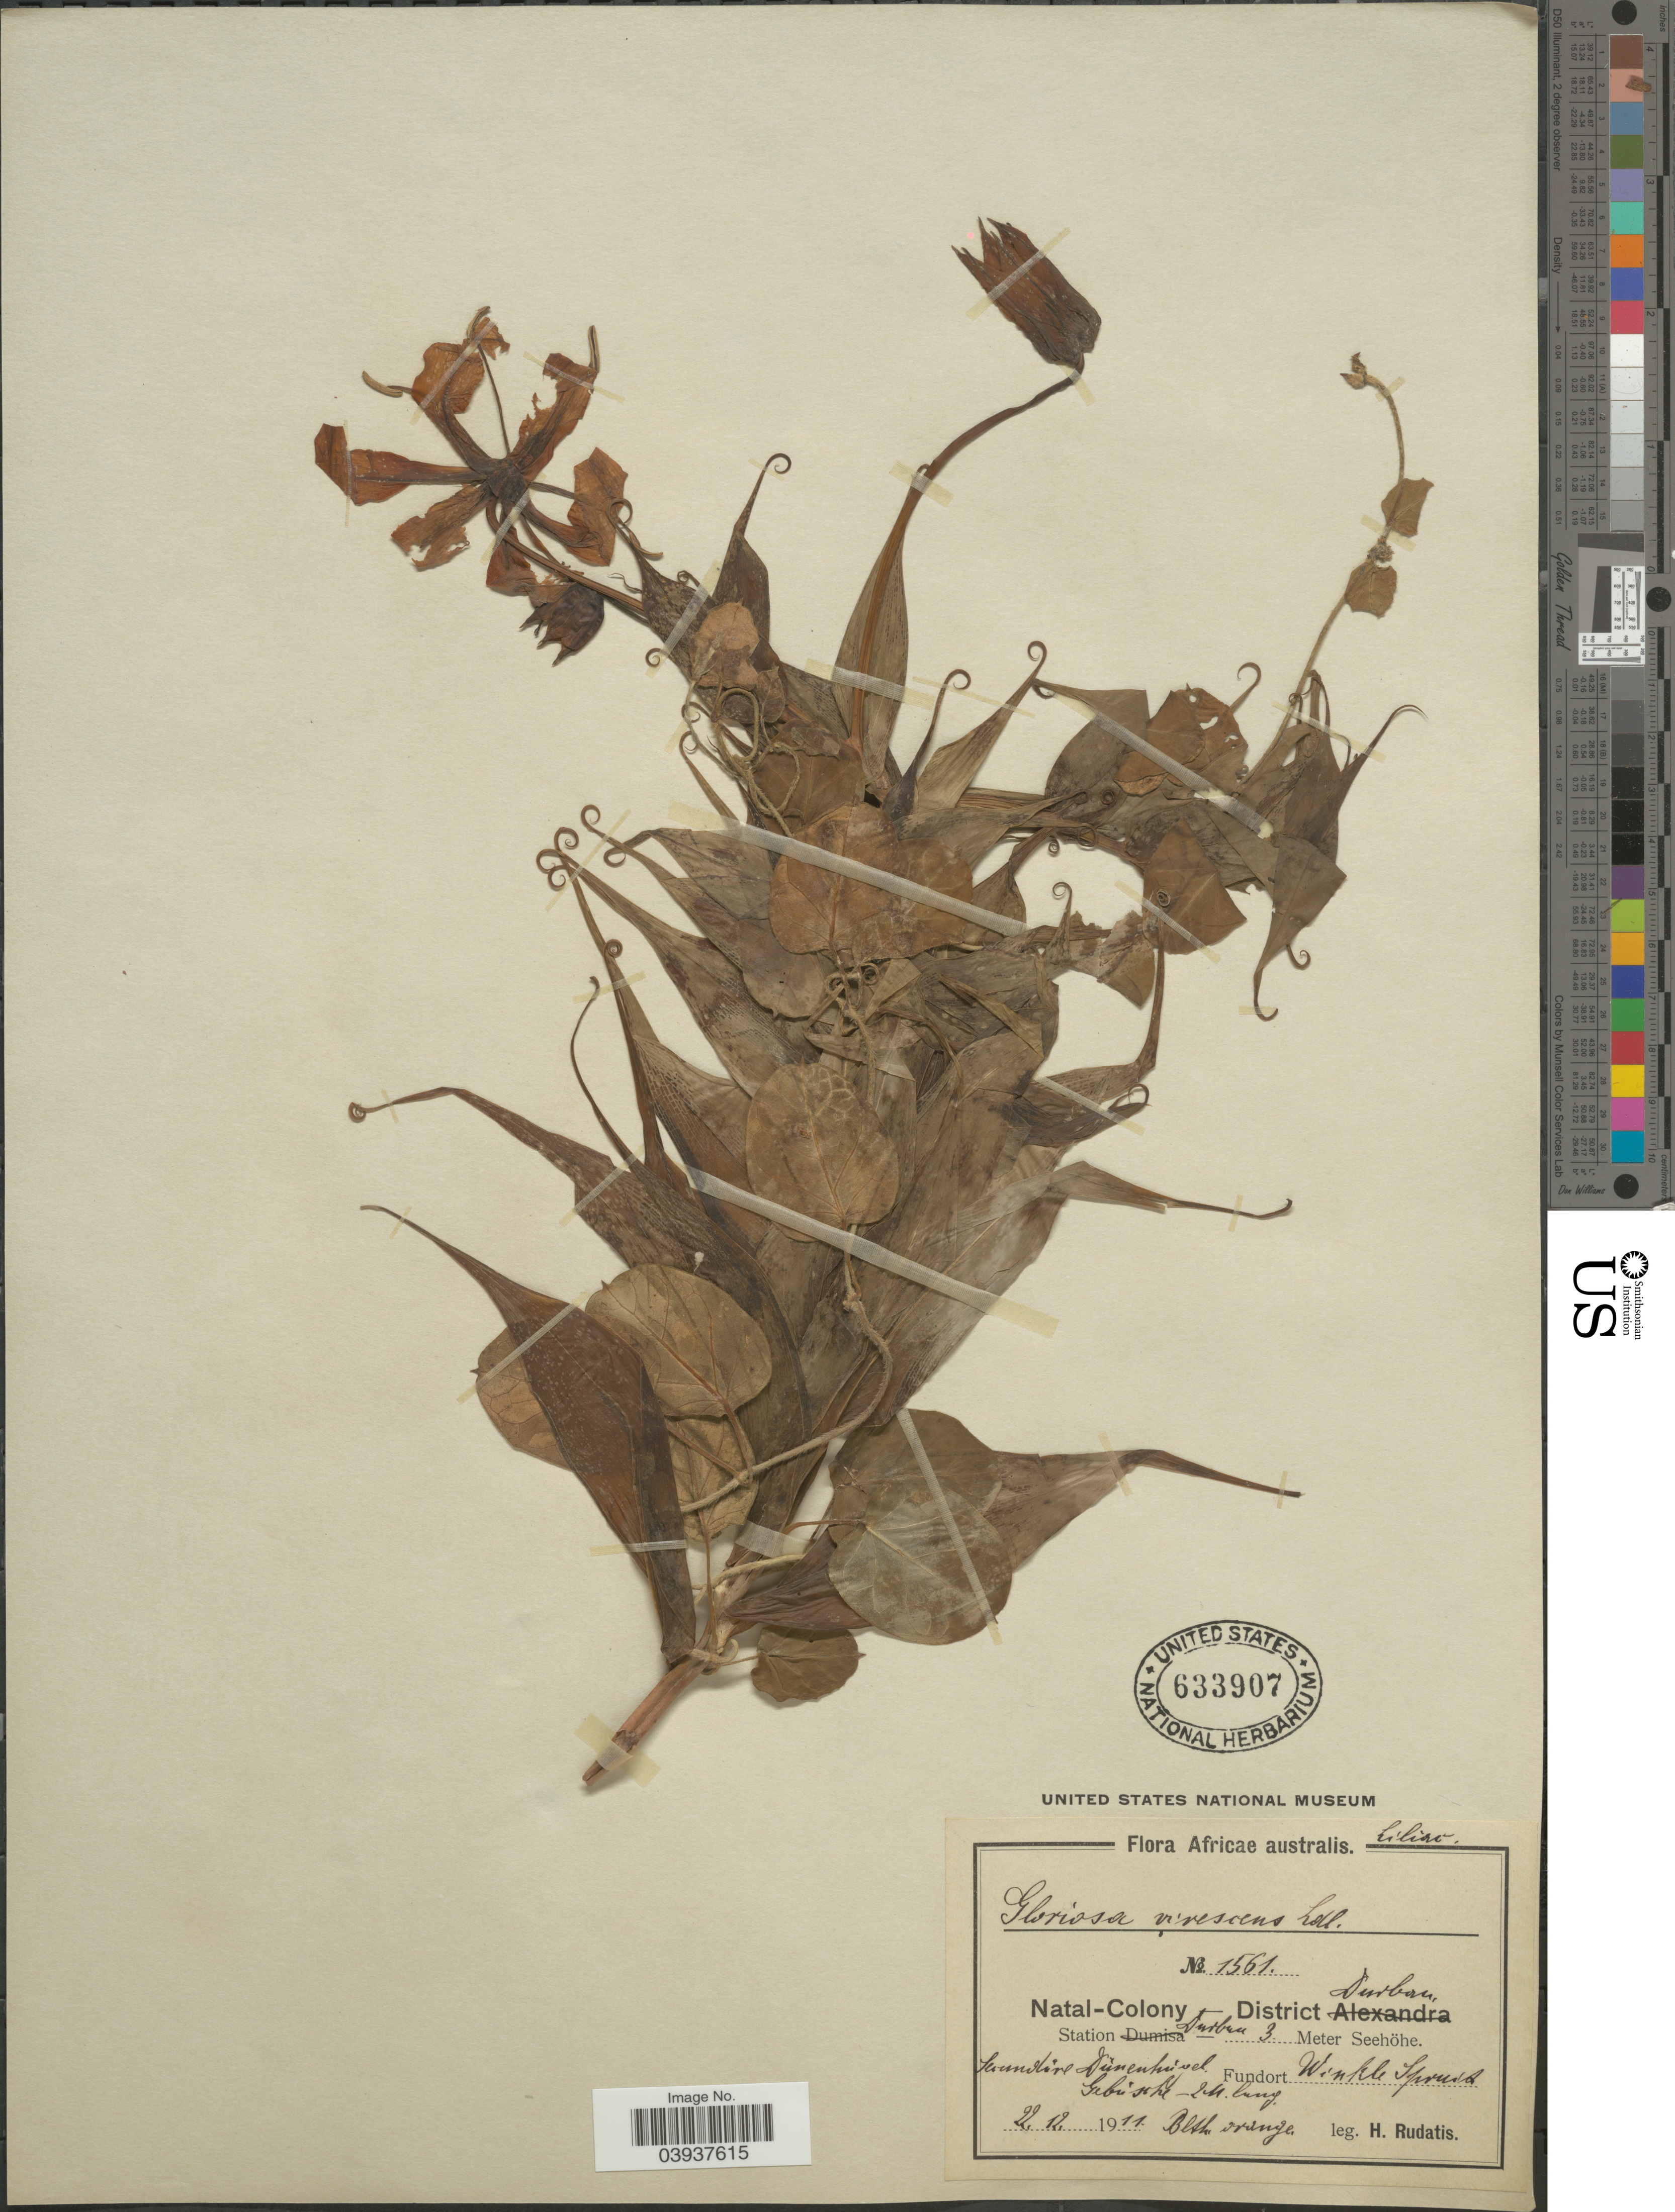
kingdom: Plantae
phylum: Tracheophyta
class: Liliopsida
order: Liliales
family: Colchicaceae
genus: Gloriosa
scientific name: Gloriosa virescens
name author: Lindl.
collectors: H. Rudatis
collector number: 1561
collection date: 1911-12-22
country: South Africa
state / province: KwaZulu-Natal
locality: Africae australis. Natal-Colony - District Durban. Station Durban.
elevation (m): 3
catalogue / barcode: US 633907